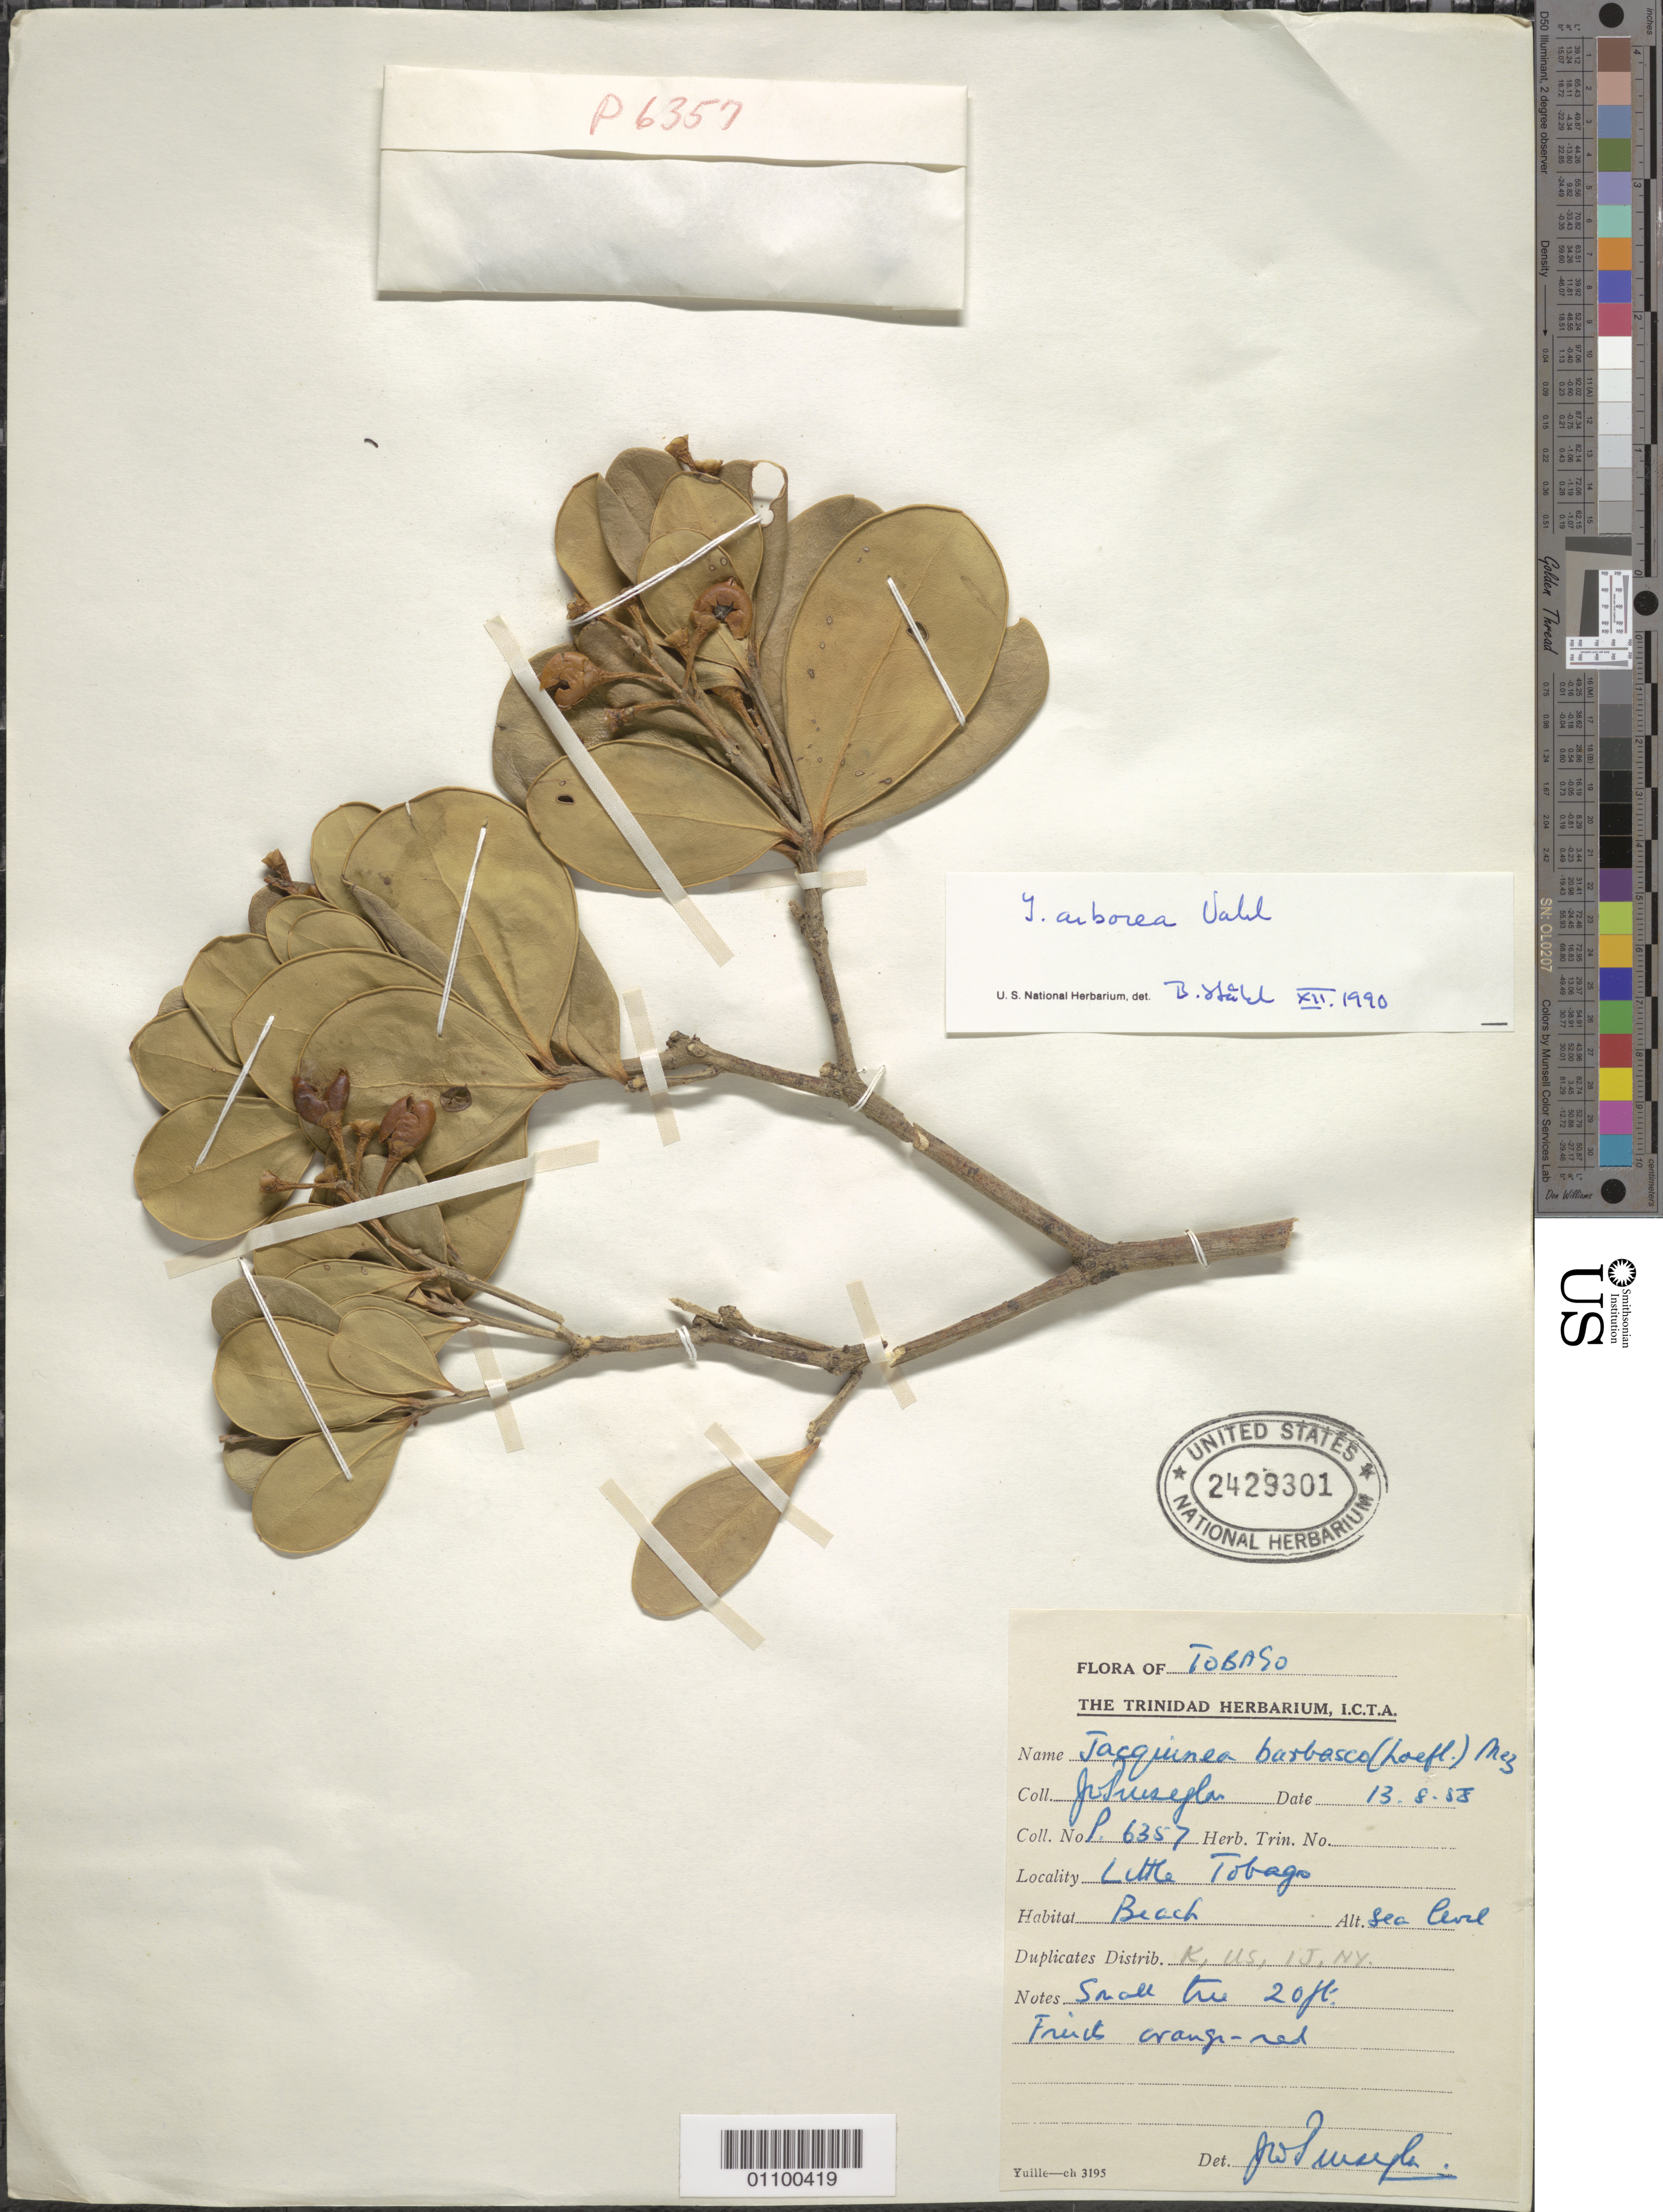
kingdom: Plantae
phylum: Tracheophyta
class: Magnoliopsida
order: Ericales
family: Primulaceae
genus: Jacquinia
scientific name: Jacquinia arborea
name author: Vahl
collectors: J. Purseglove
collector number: P.6357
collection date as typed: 13 Sep 1958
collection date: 1958-09-13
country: Trinidad and Tobago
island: Tobago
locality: Little Tobago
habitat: beach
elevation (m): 0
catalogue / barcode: US 2429301